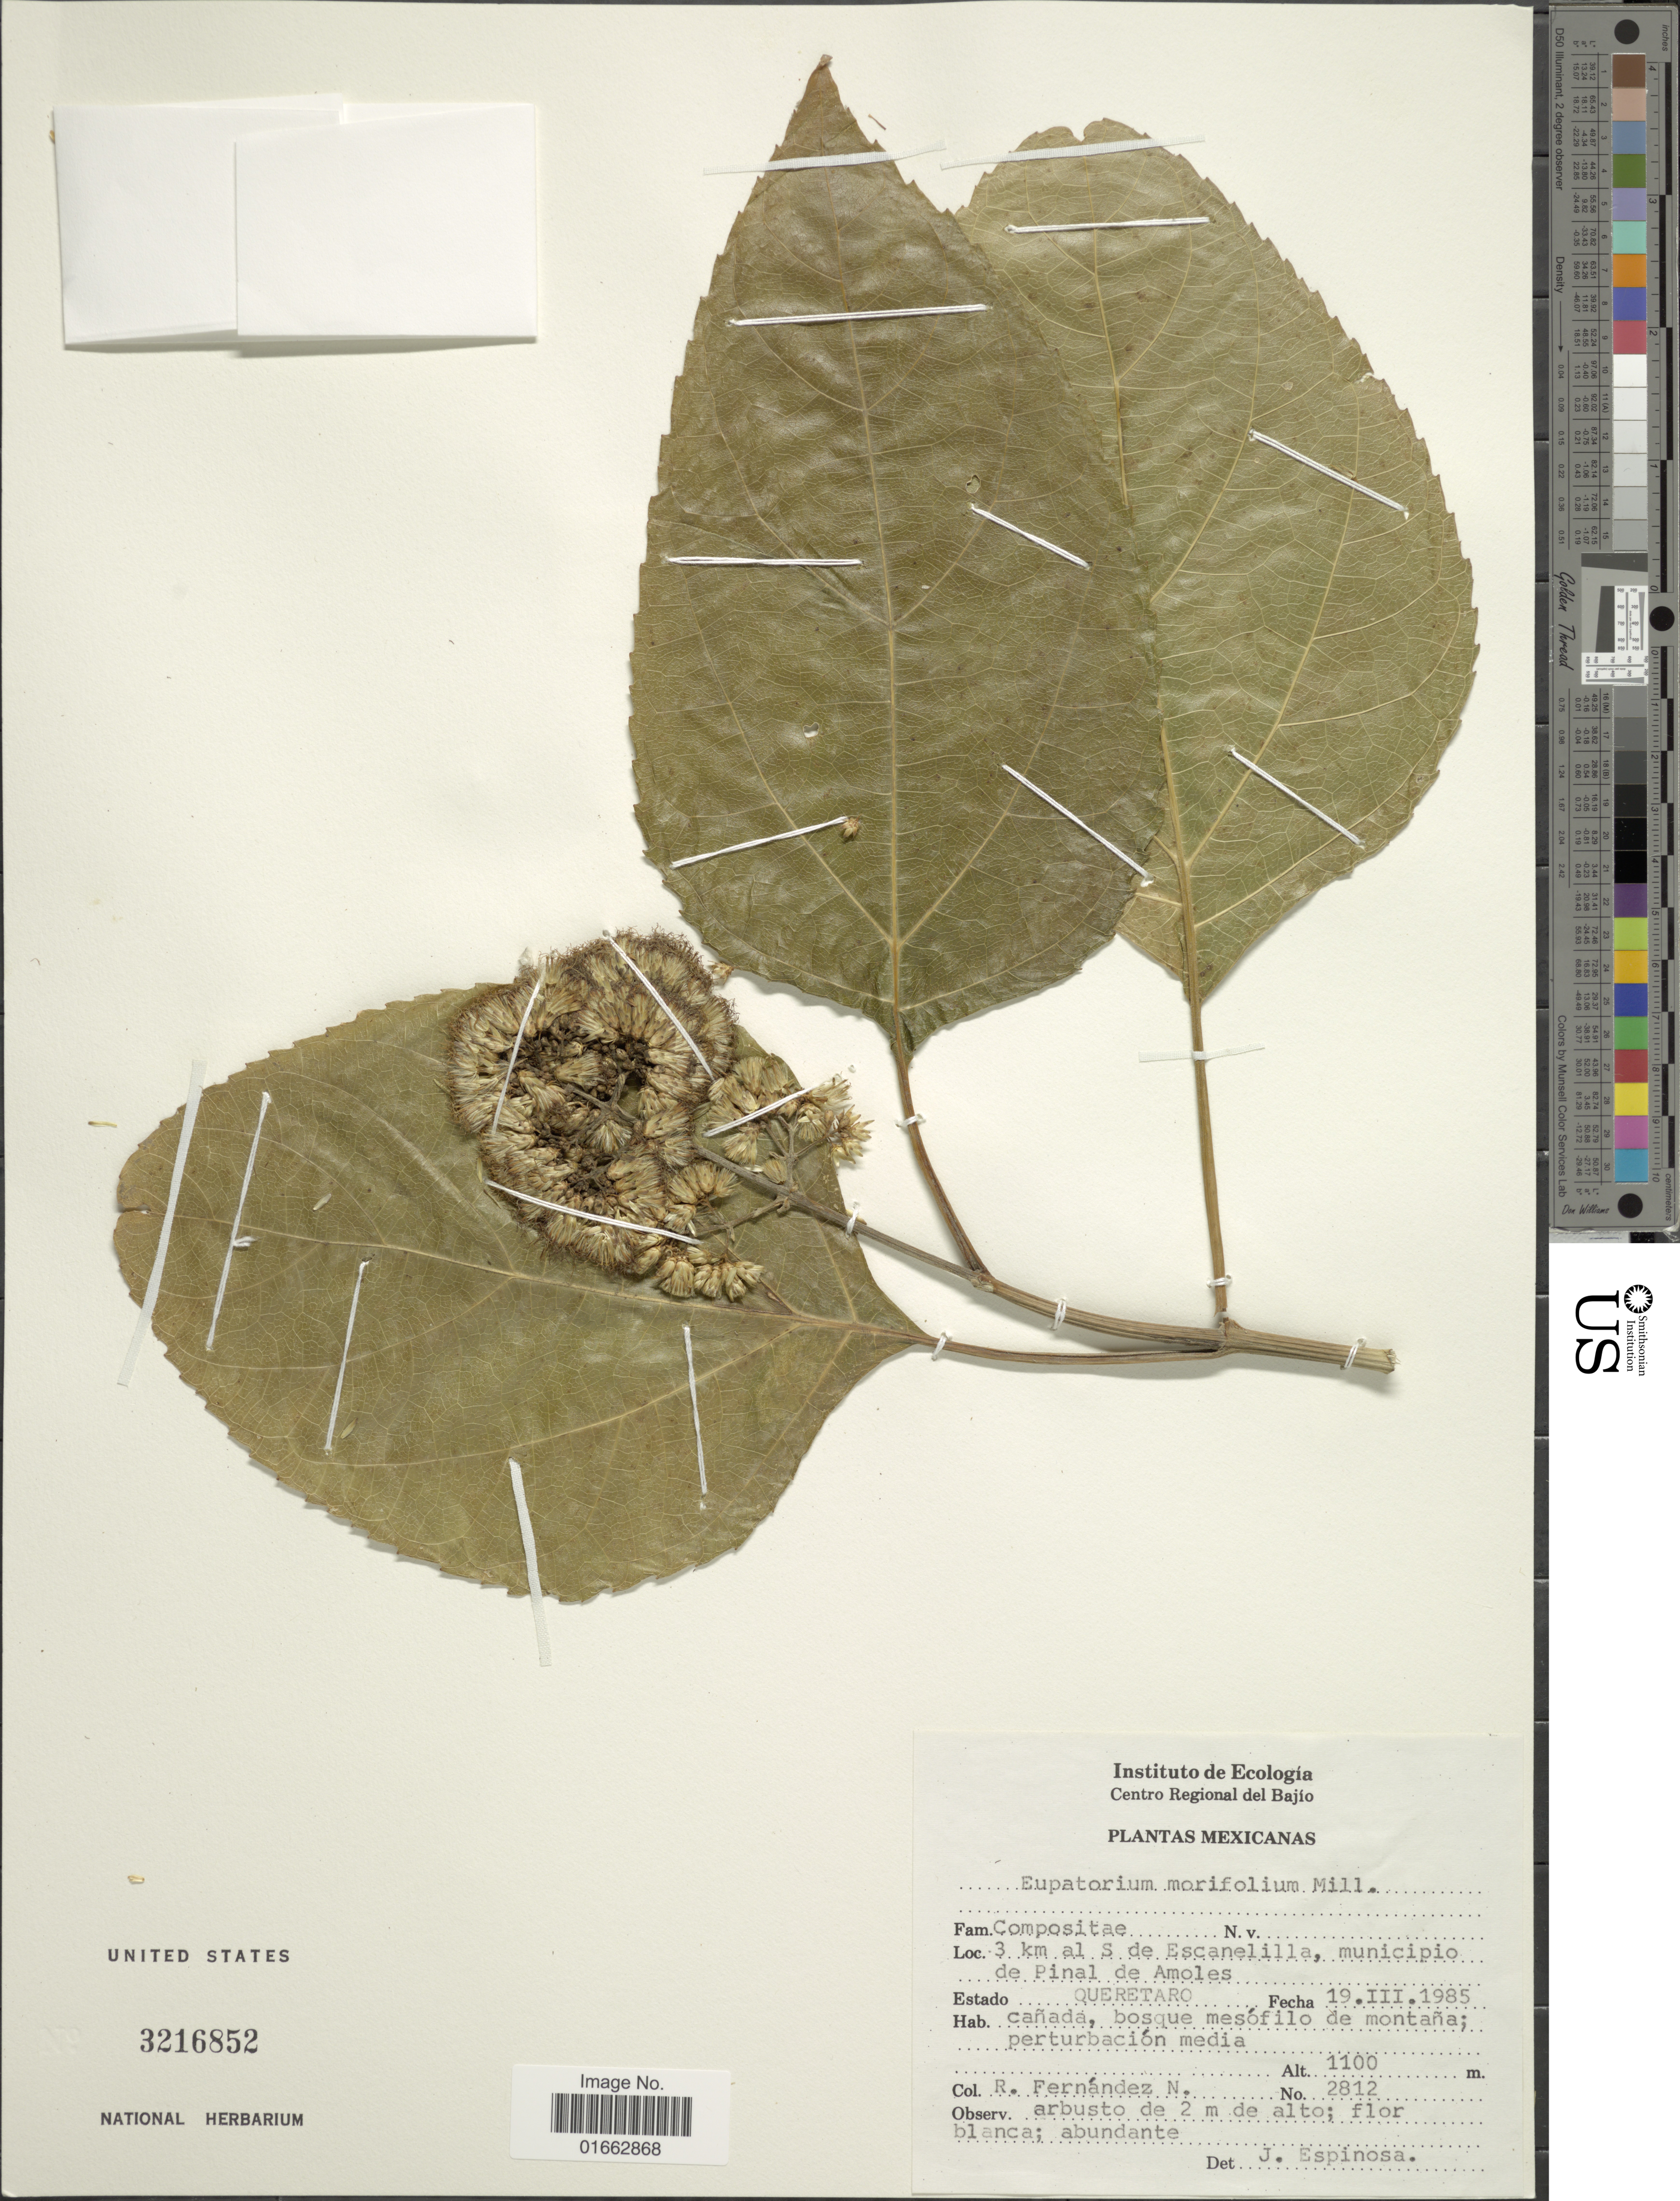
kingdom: Plantae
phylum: Tracheophyta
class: Magnoliopsida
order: Asterales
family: Asteraceae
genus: Critonia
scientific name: Critonia morifolia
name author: (Mill.) R.M. King & H. Rob.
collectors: R. Fernández Nava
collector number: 2812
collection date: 1985-03-19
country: Mexico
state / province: Querétaro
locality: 3 km al S de Escanelilla, municipio de Pinal de Amoles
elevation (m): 1100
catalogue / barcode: US 3216852